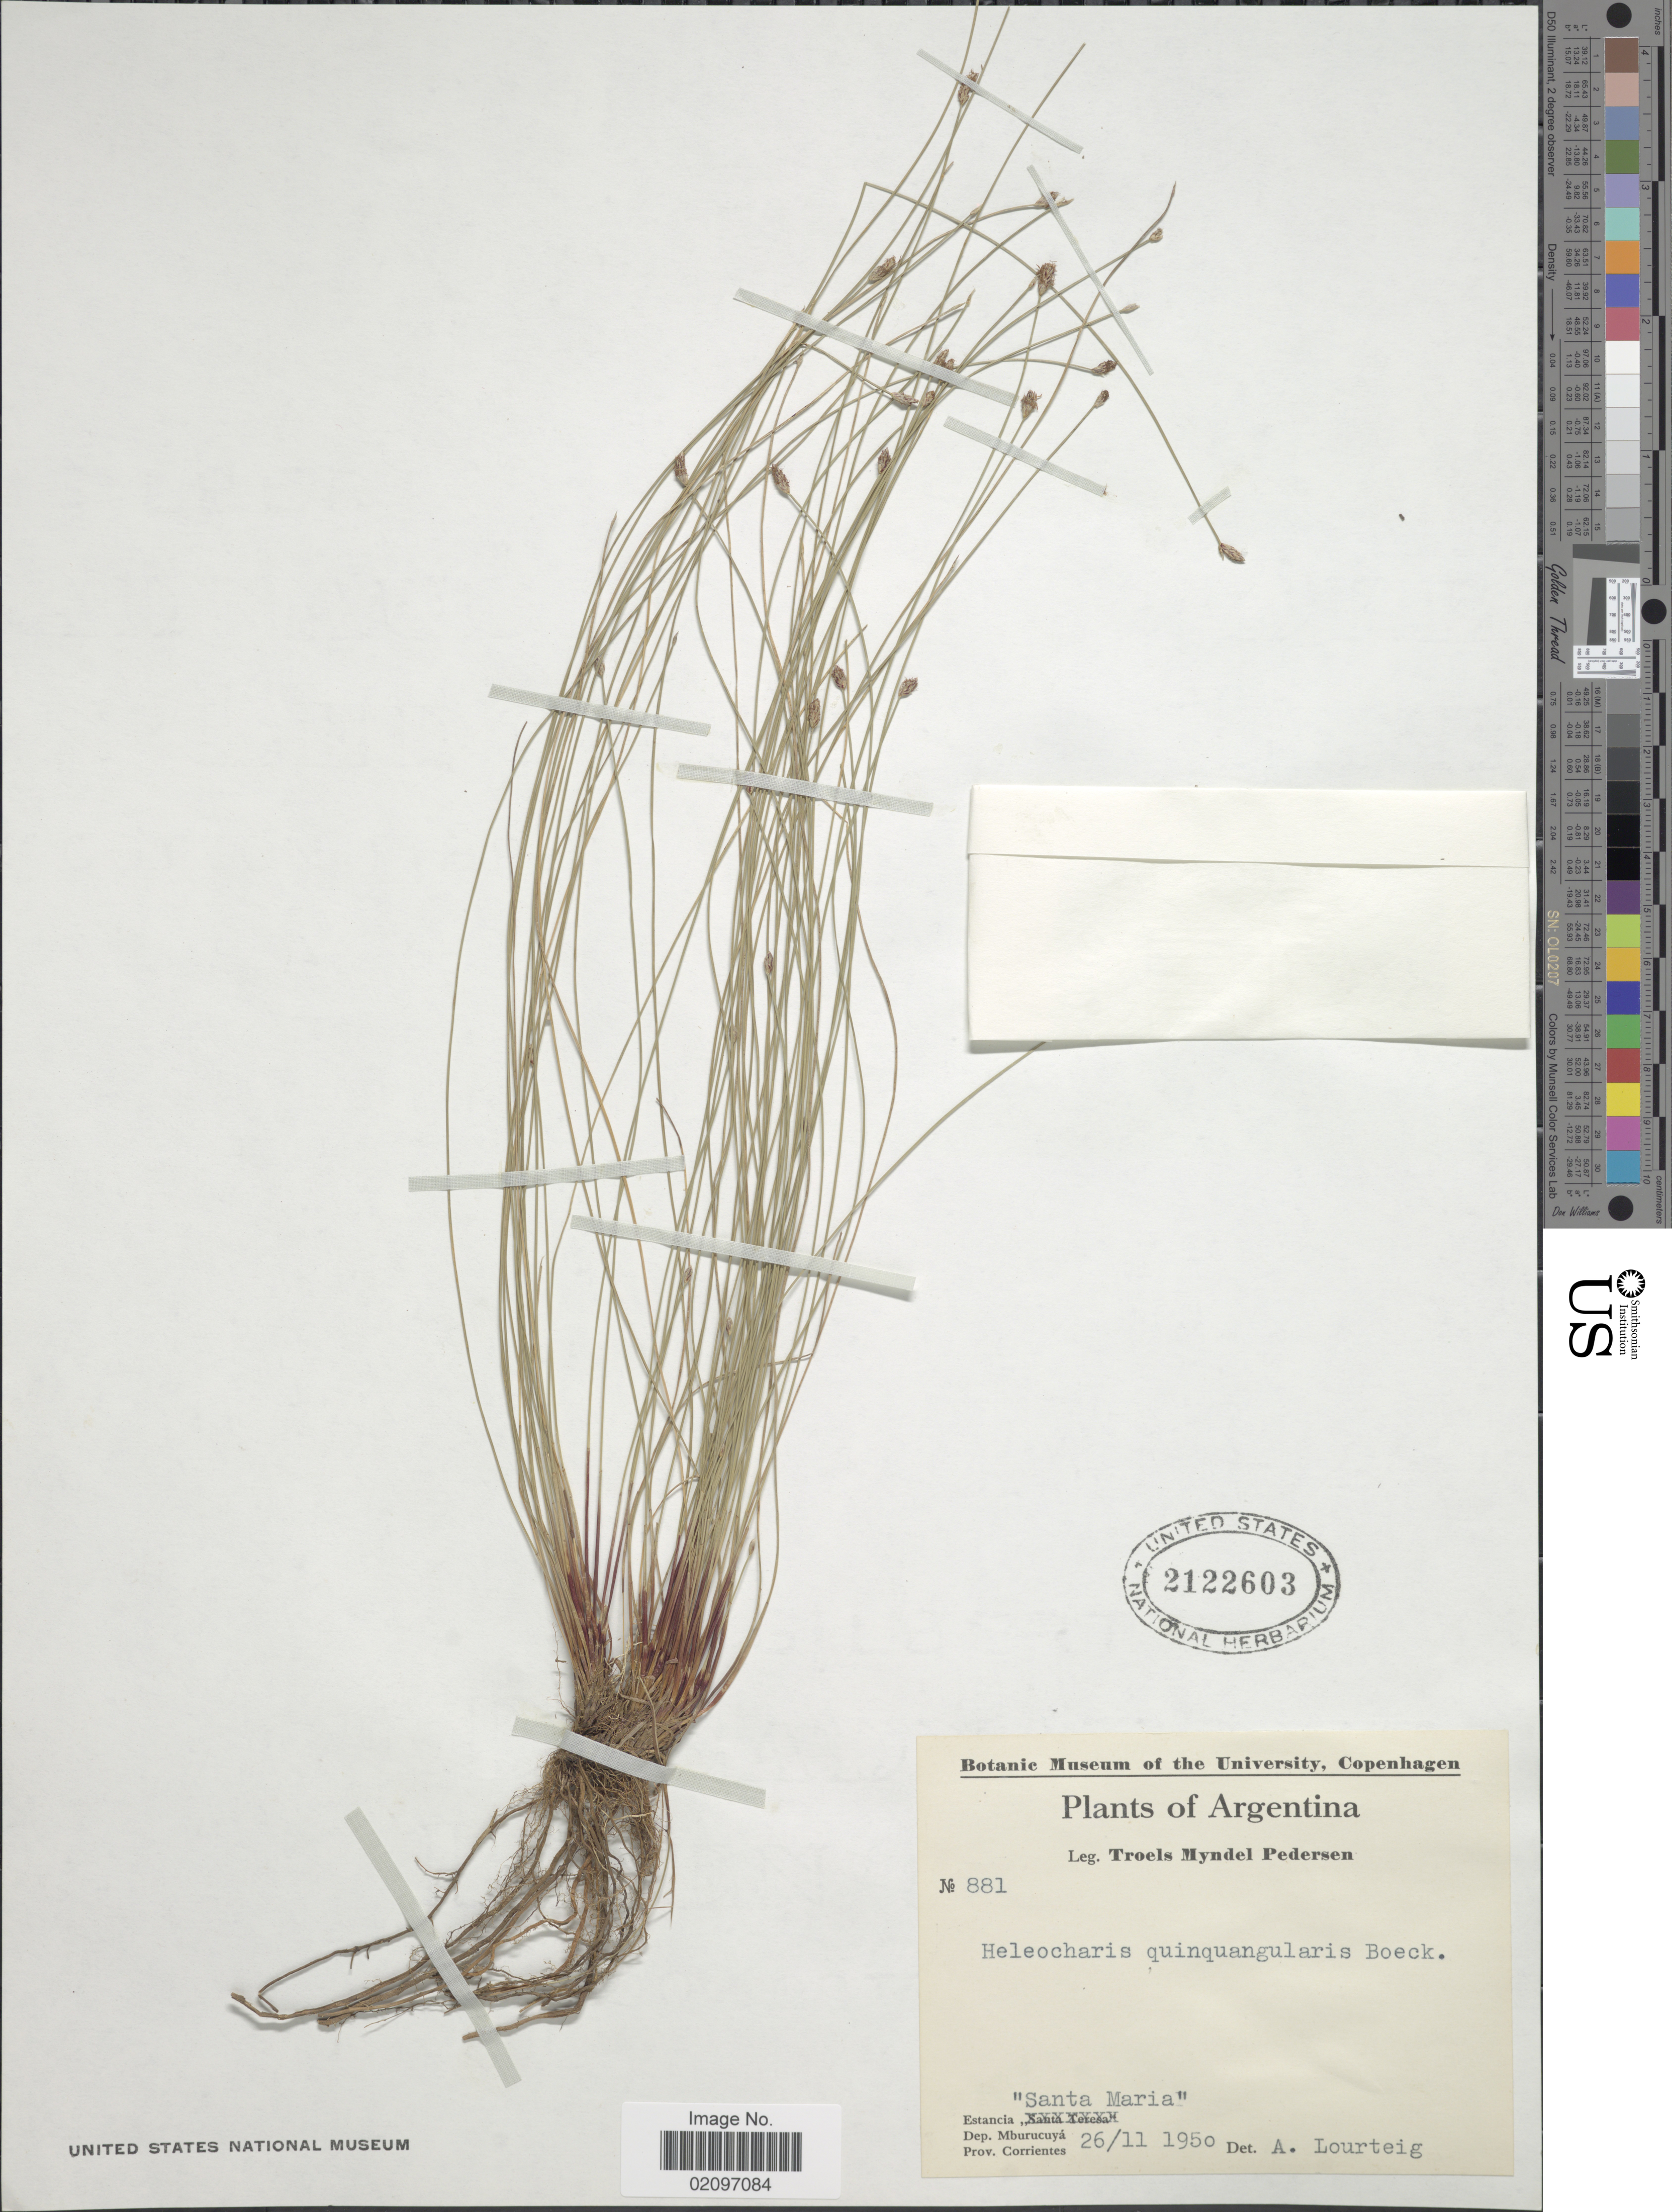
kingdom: Plantae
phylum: Tracheophyta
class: Liliopsida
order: Poales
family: Cyperaceae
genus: Eleocharis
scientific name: Eleocharis quinquangularis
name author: Boeckeler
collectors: T. Pederson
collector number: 881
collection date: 1950-11-26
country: Argentina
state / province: Corrientes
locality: Estancia "Santa Maria", Dep. Mburucuyá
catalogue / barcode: US 2122603